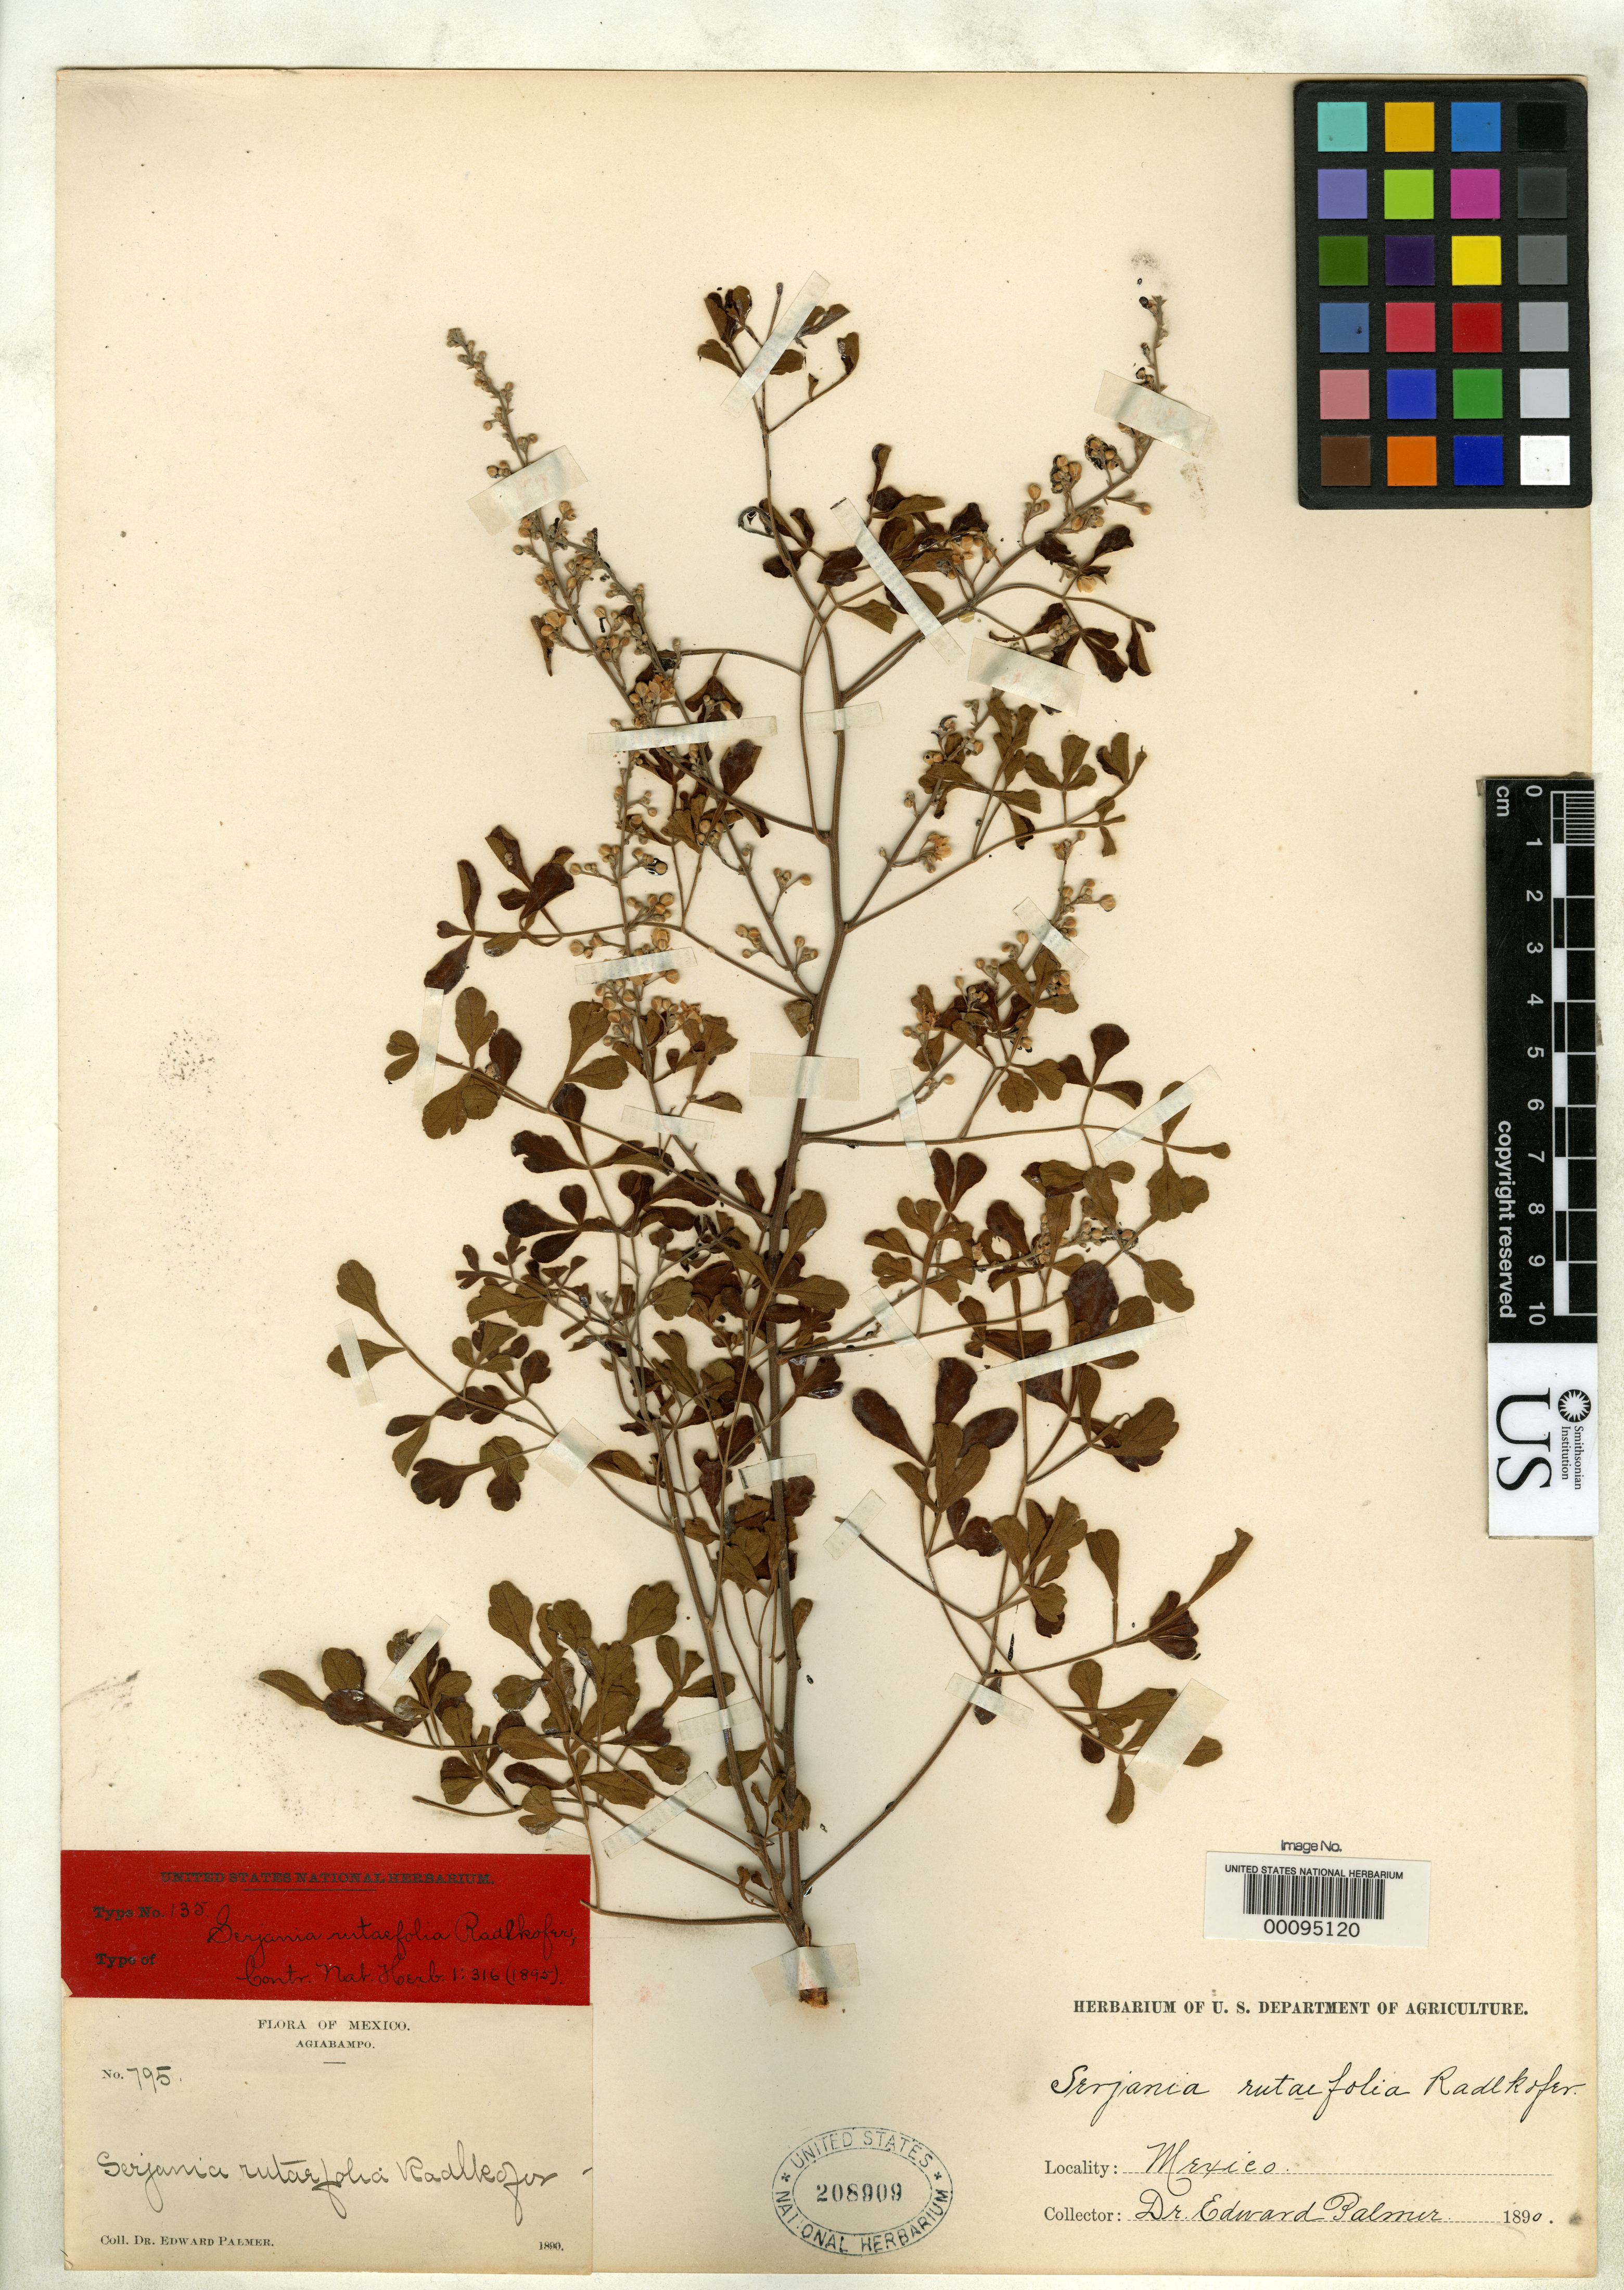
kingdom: Plantae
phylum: Tracheophyta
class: Magnoliopsida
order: Sapindales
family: Sapindaceae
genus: Serjania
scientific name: Serjania rutaefolia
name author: Radlk.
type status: Type Collection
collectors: E. Palmer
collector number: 795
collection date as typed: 1890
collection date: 1890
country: Mexico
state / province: Sonora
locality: Agiabampo.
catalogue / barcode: US 208909